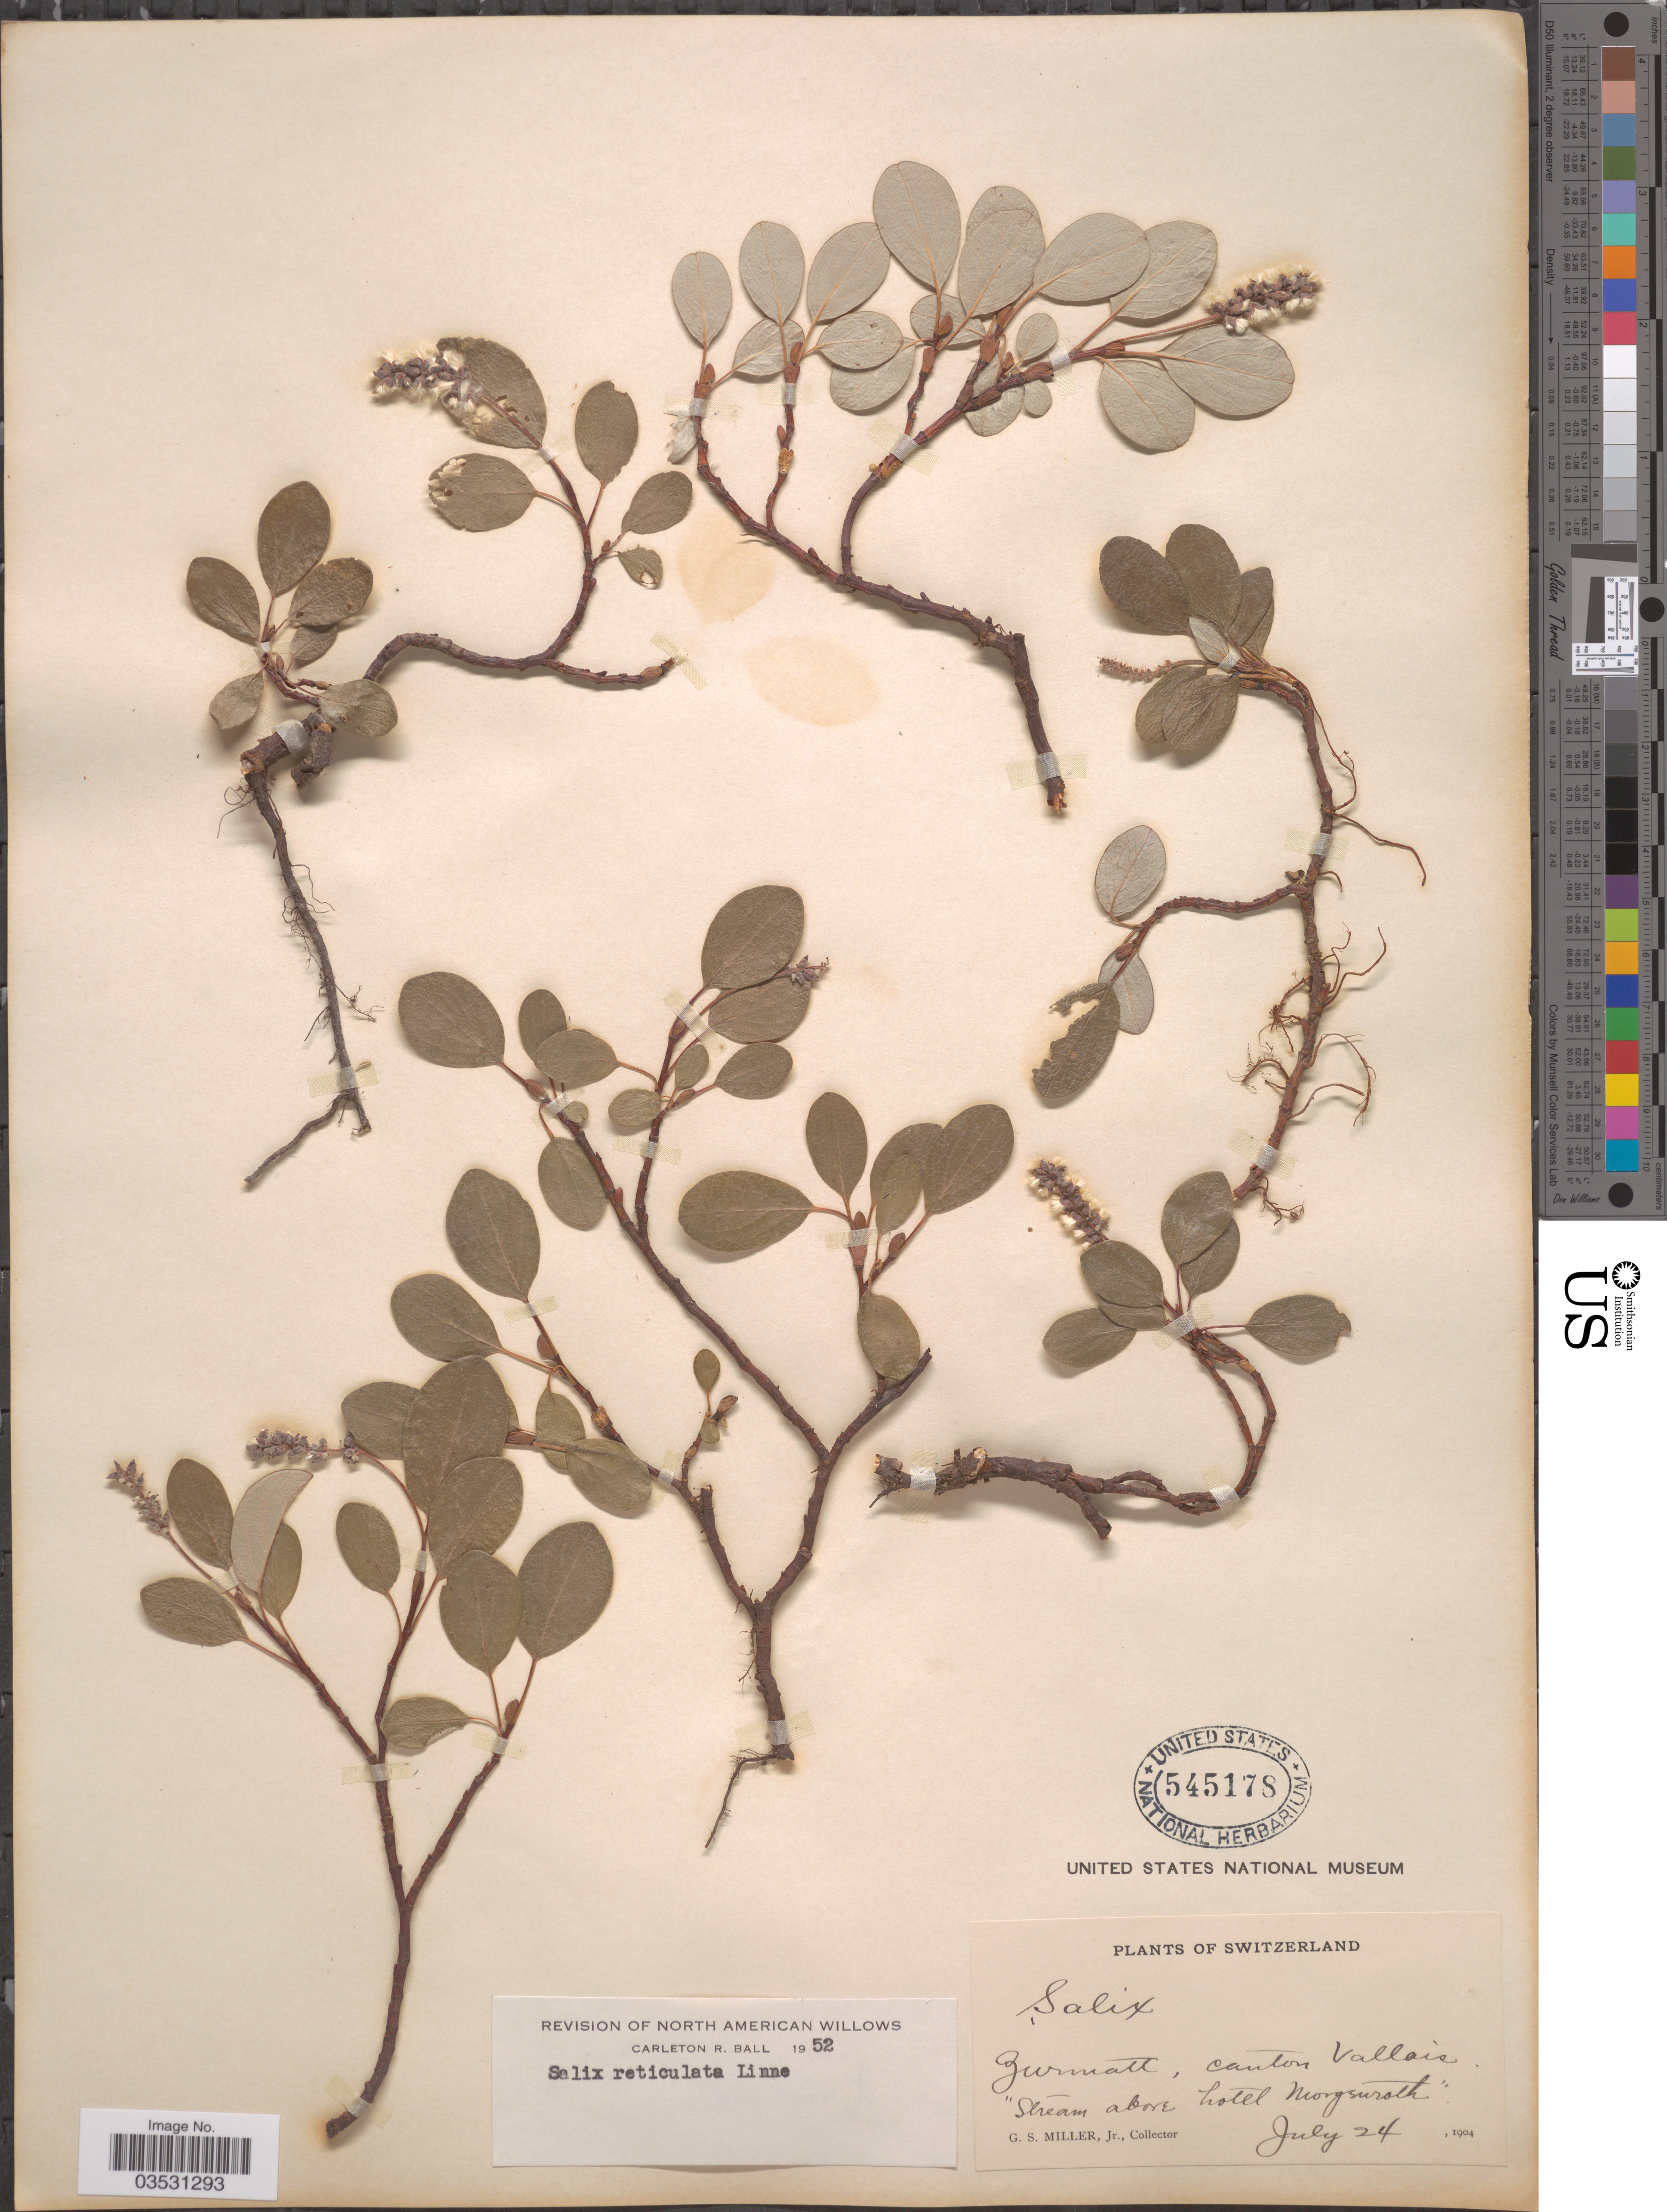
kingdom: Plantae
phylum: Tracheophyta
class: Magnoliopsida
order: Malpighiales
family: Salicaceae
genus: Salix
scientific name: Salix reticulata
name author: L.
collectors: G. S. Miller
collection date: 1904-07-24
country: Switzerland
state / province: Valais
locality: Zermatt, canton Vallais. "Stream above hotel Morgsuroth".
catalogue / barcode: US 545178